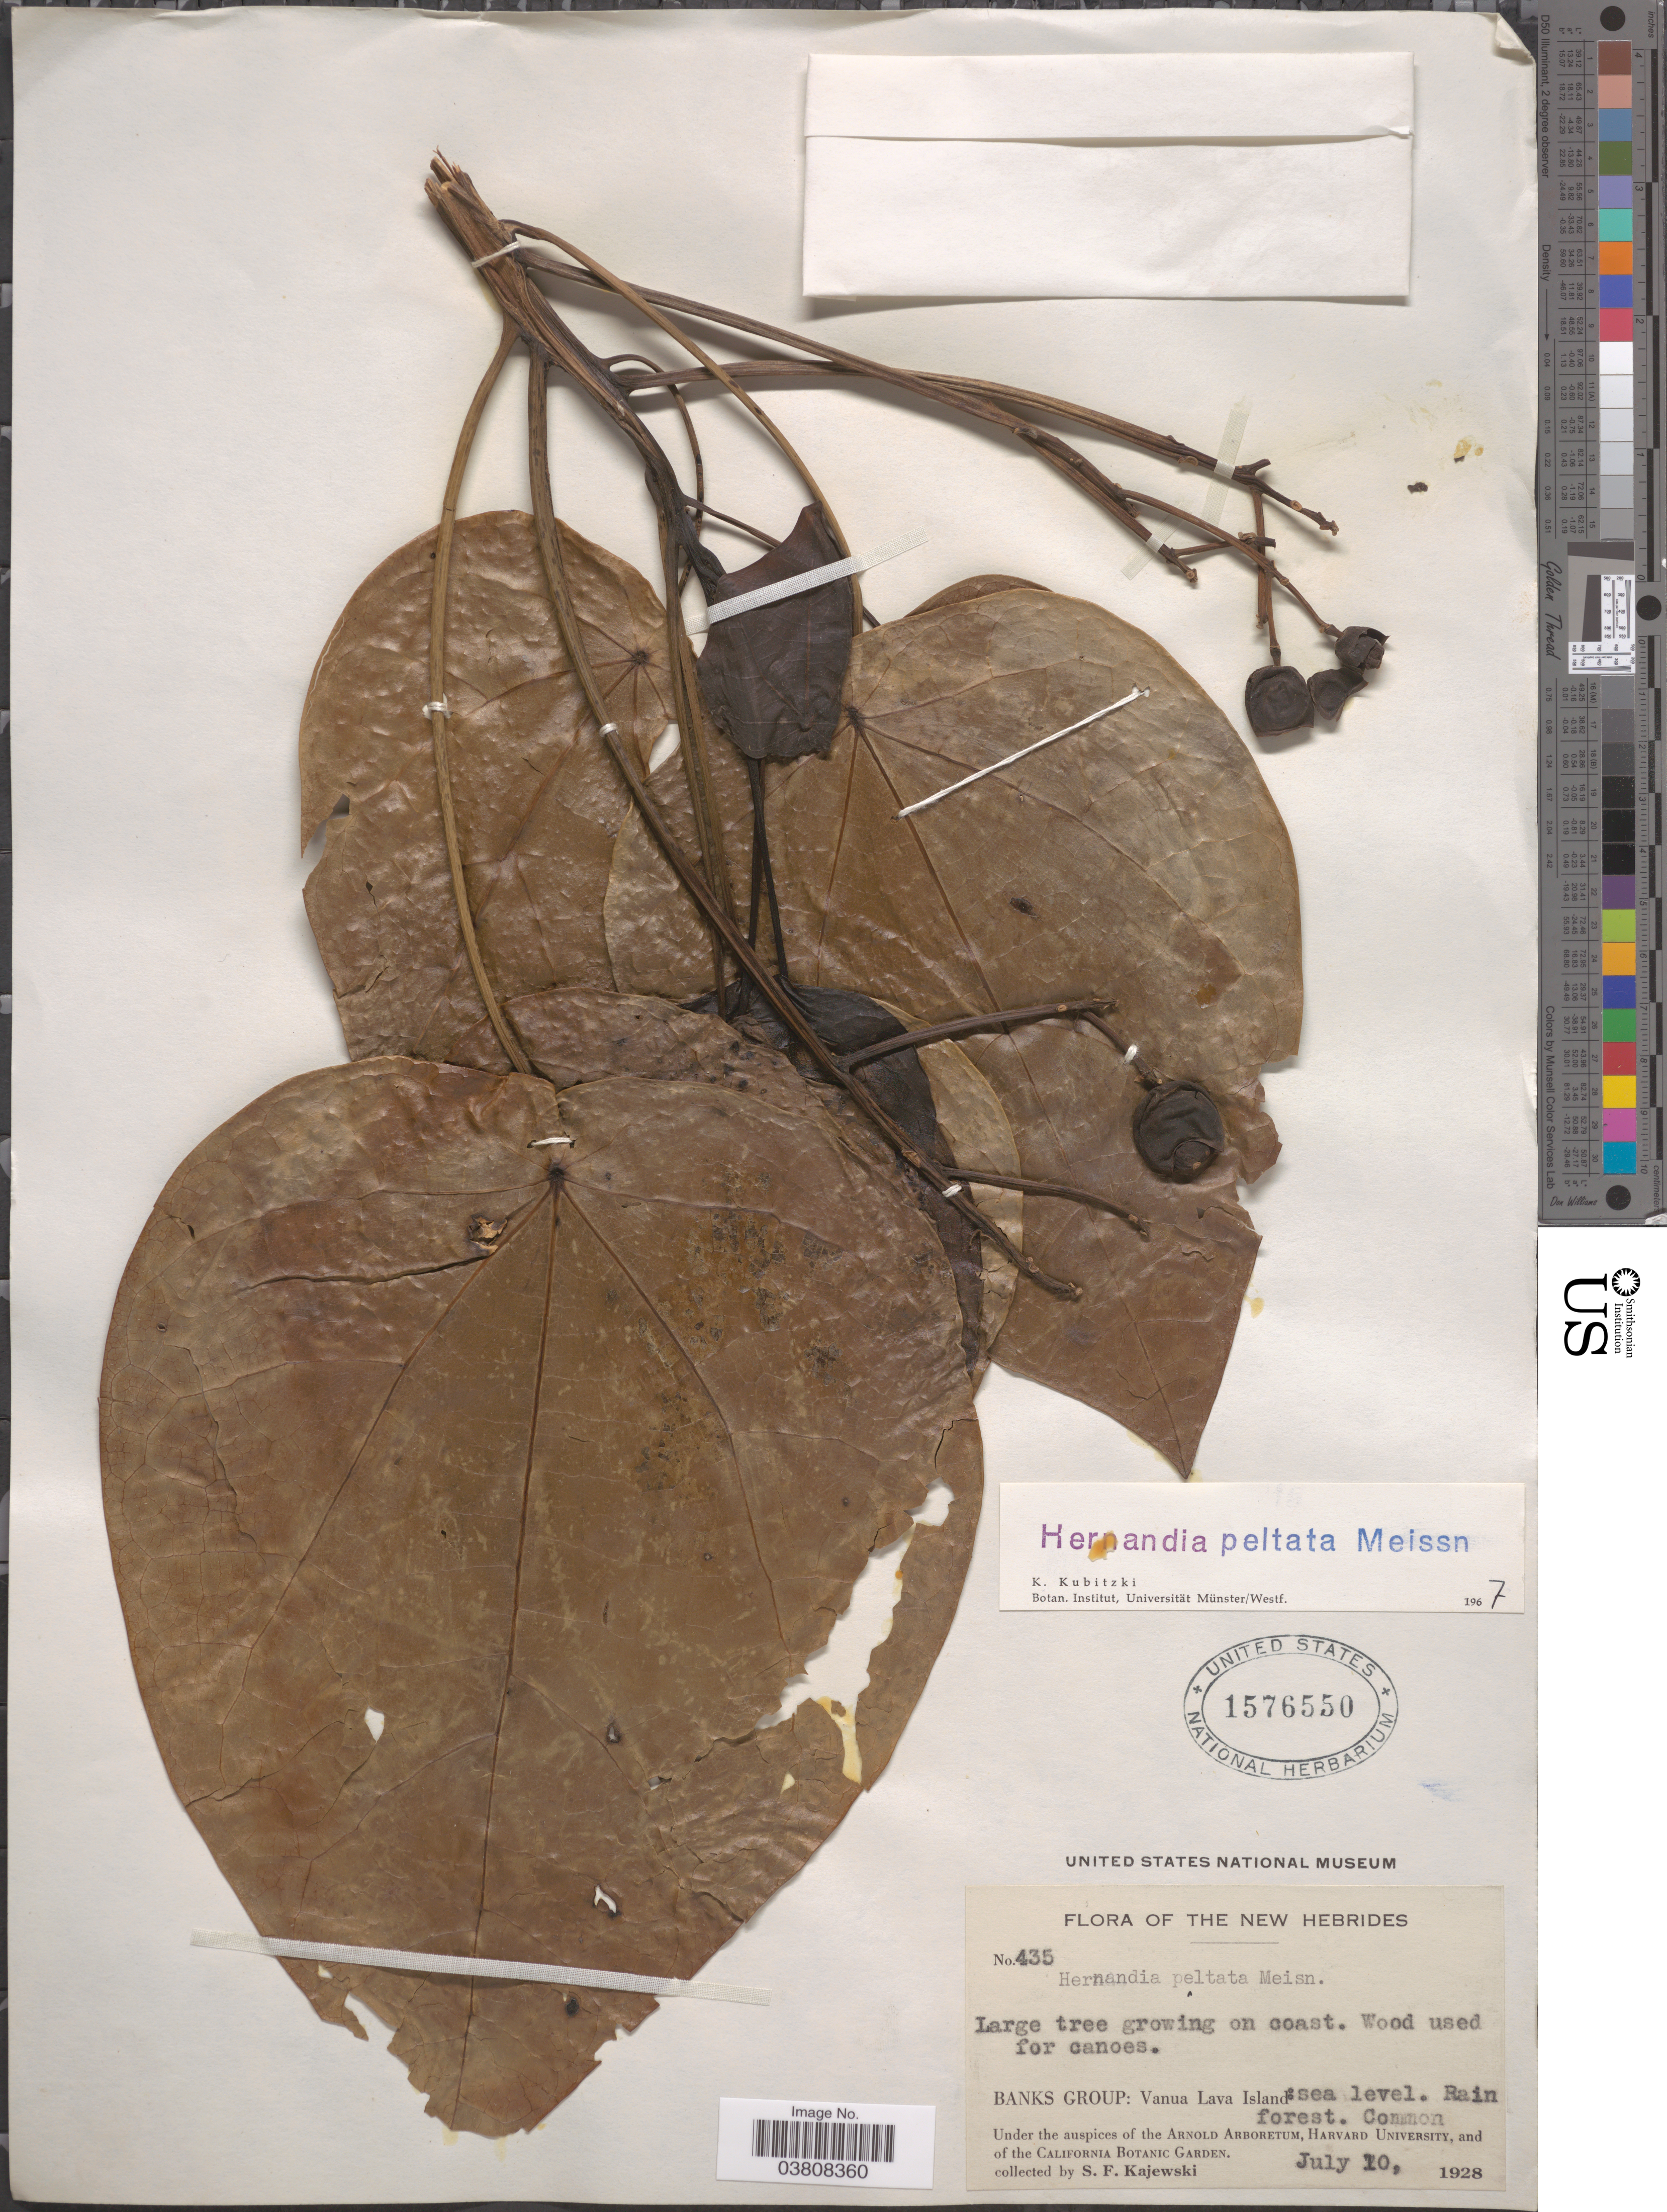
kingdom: Plantae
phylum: Tracheophyta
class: Magnoliopsida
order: Laurales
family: Hernandiaceae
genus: Hernandia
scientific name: Hernandia nymphaeifolia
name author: (C. Presl) Kubitzki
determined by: Strong, Mark T., (BOT), Smithsonian Institution - National Museum of Natural History (UNITED STATES)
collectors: S. Kajewski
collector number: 435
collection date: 1928-07-10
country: Vanuatu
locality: New Hebrides. Banks Group: Vanua Lava Island.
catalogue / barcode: US 1576550